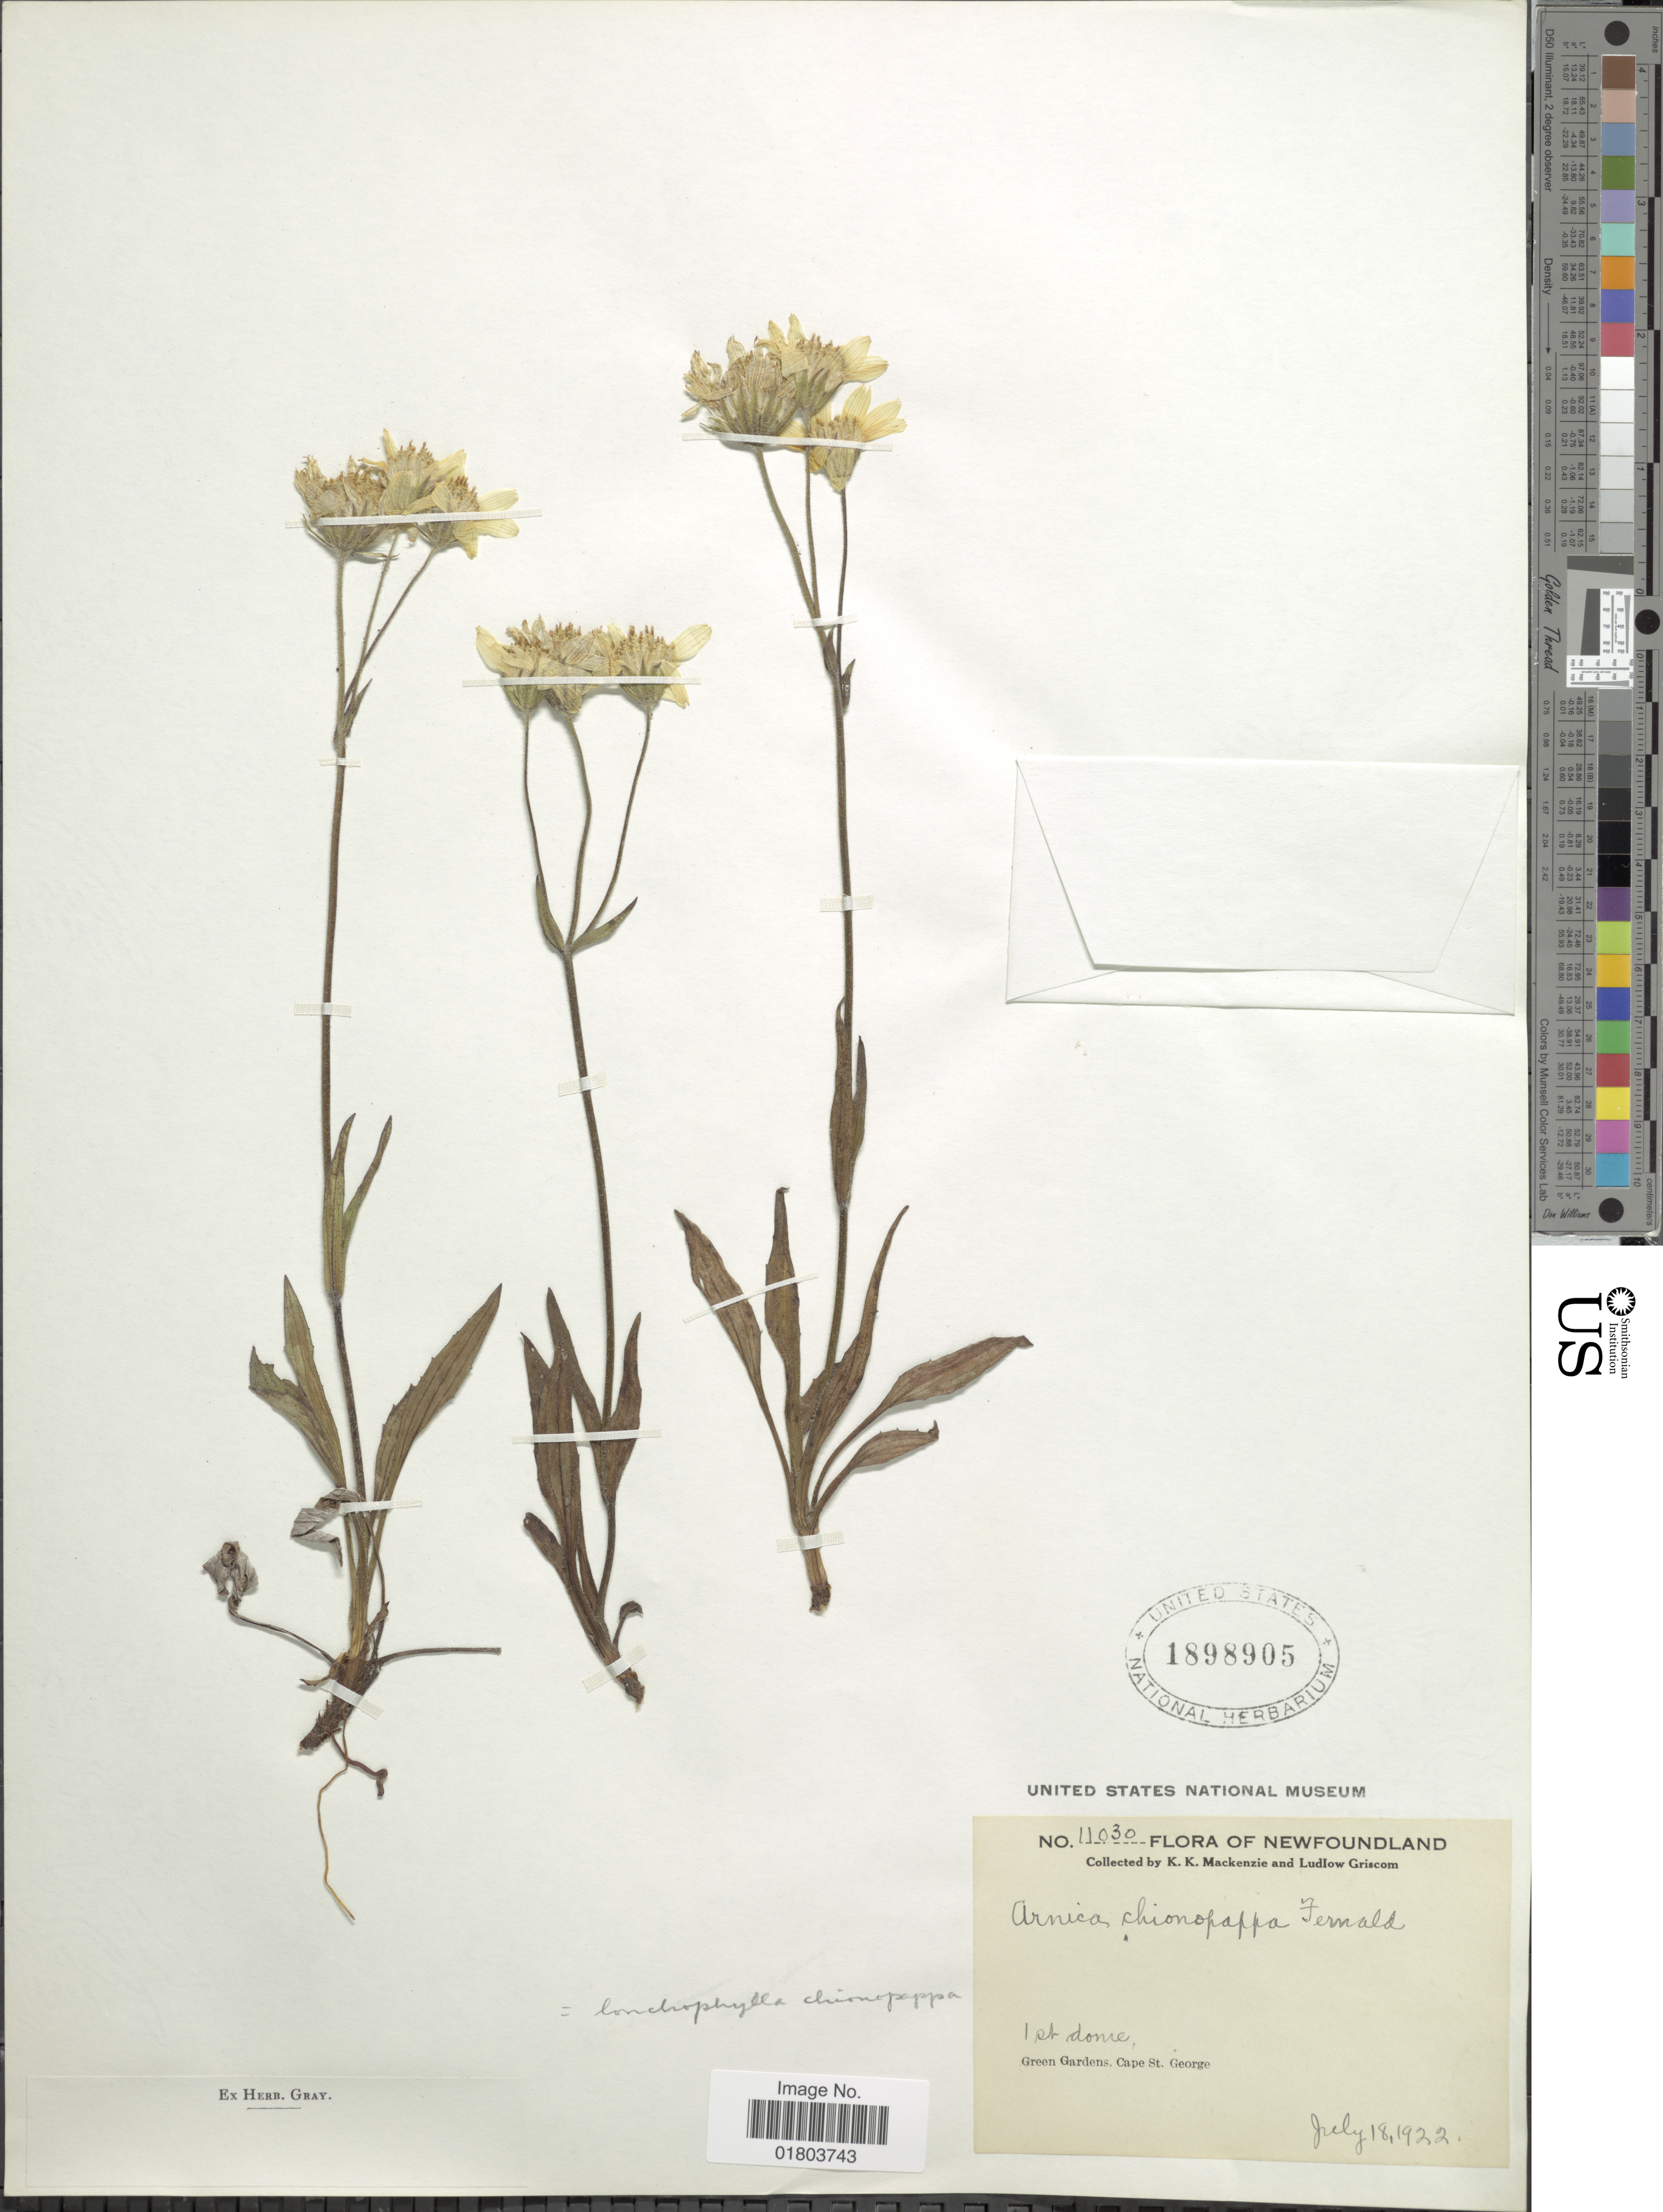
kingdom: Plantae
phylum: Tracheophyta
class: Magnoliopsida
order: Asterales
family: Asteraceae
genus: Arnica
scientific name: Arnica lonchophylla subsp. chionopappa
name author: (Fernald) Maguire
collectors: K. K. Mackenzie & L. Griscom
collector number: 11030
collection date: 1922-07-18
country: Canada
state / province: Newfoundland and Labrador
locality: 1st dome, Green Gardens, Cape St George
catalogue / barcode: US 1898905